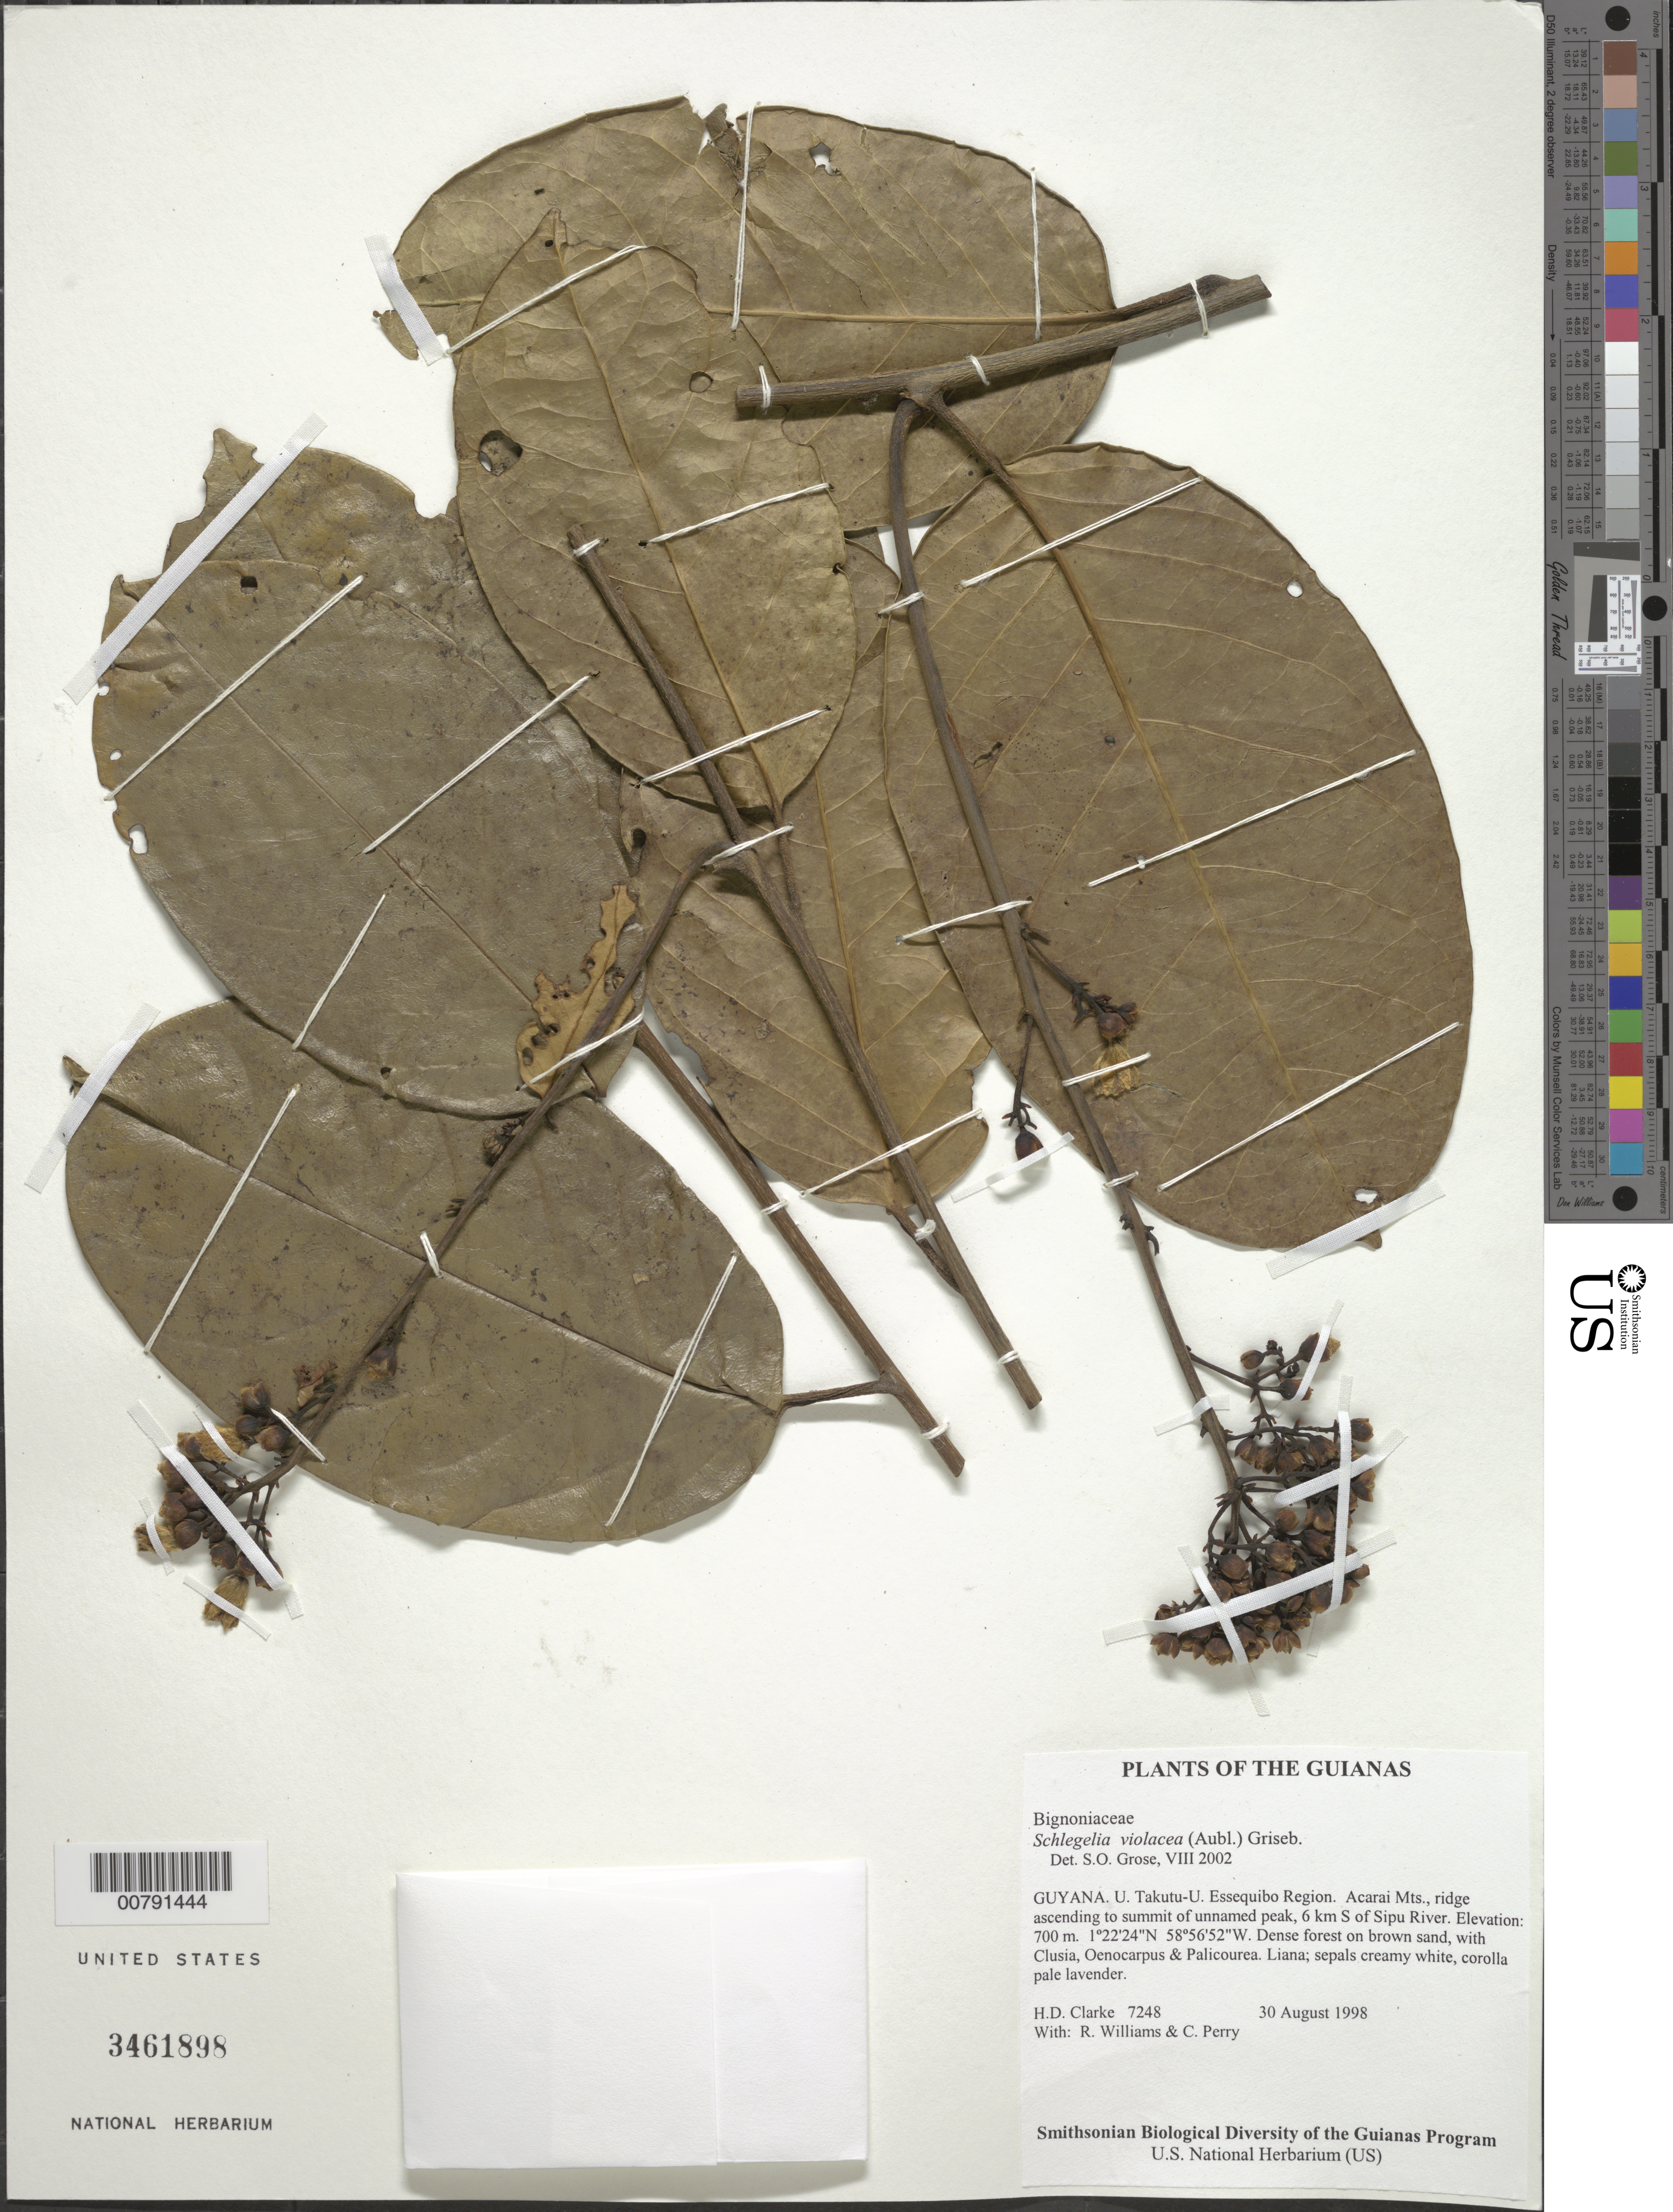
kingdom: Plantae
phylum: Tracheophyta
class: Magnoliopsida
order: Lamiales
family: Schlegeliaceae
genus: Schlegelia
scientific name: Schlegelia violacea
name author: (Aubl.) Griseb.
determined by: Grose, S. O.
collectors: H. D. Clarke, R. Williams & C. Perry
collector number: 7248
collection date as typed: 30 August 1998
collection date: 1998-08-30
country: Guyana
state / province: U. Takutu-U. Essequibo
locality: Acarai Mts., ridge ascending to summit of unnamed peak, 6 km S of Sipu River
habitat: Dense forest on brown sand, with Clusia, Oenocarpus & Palicourea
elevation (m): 700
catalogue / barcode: US 3461898